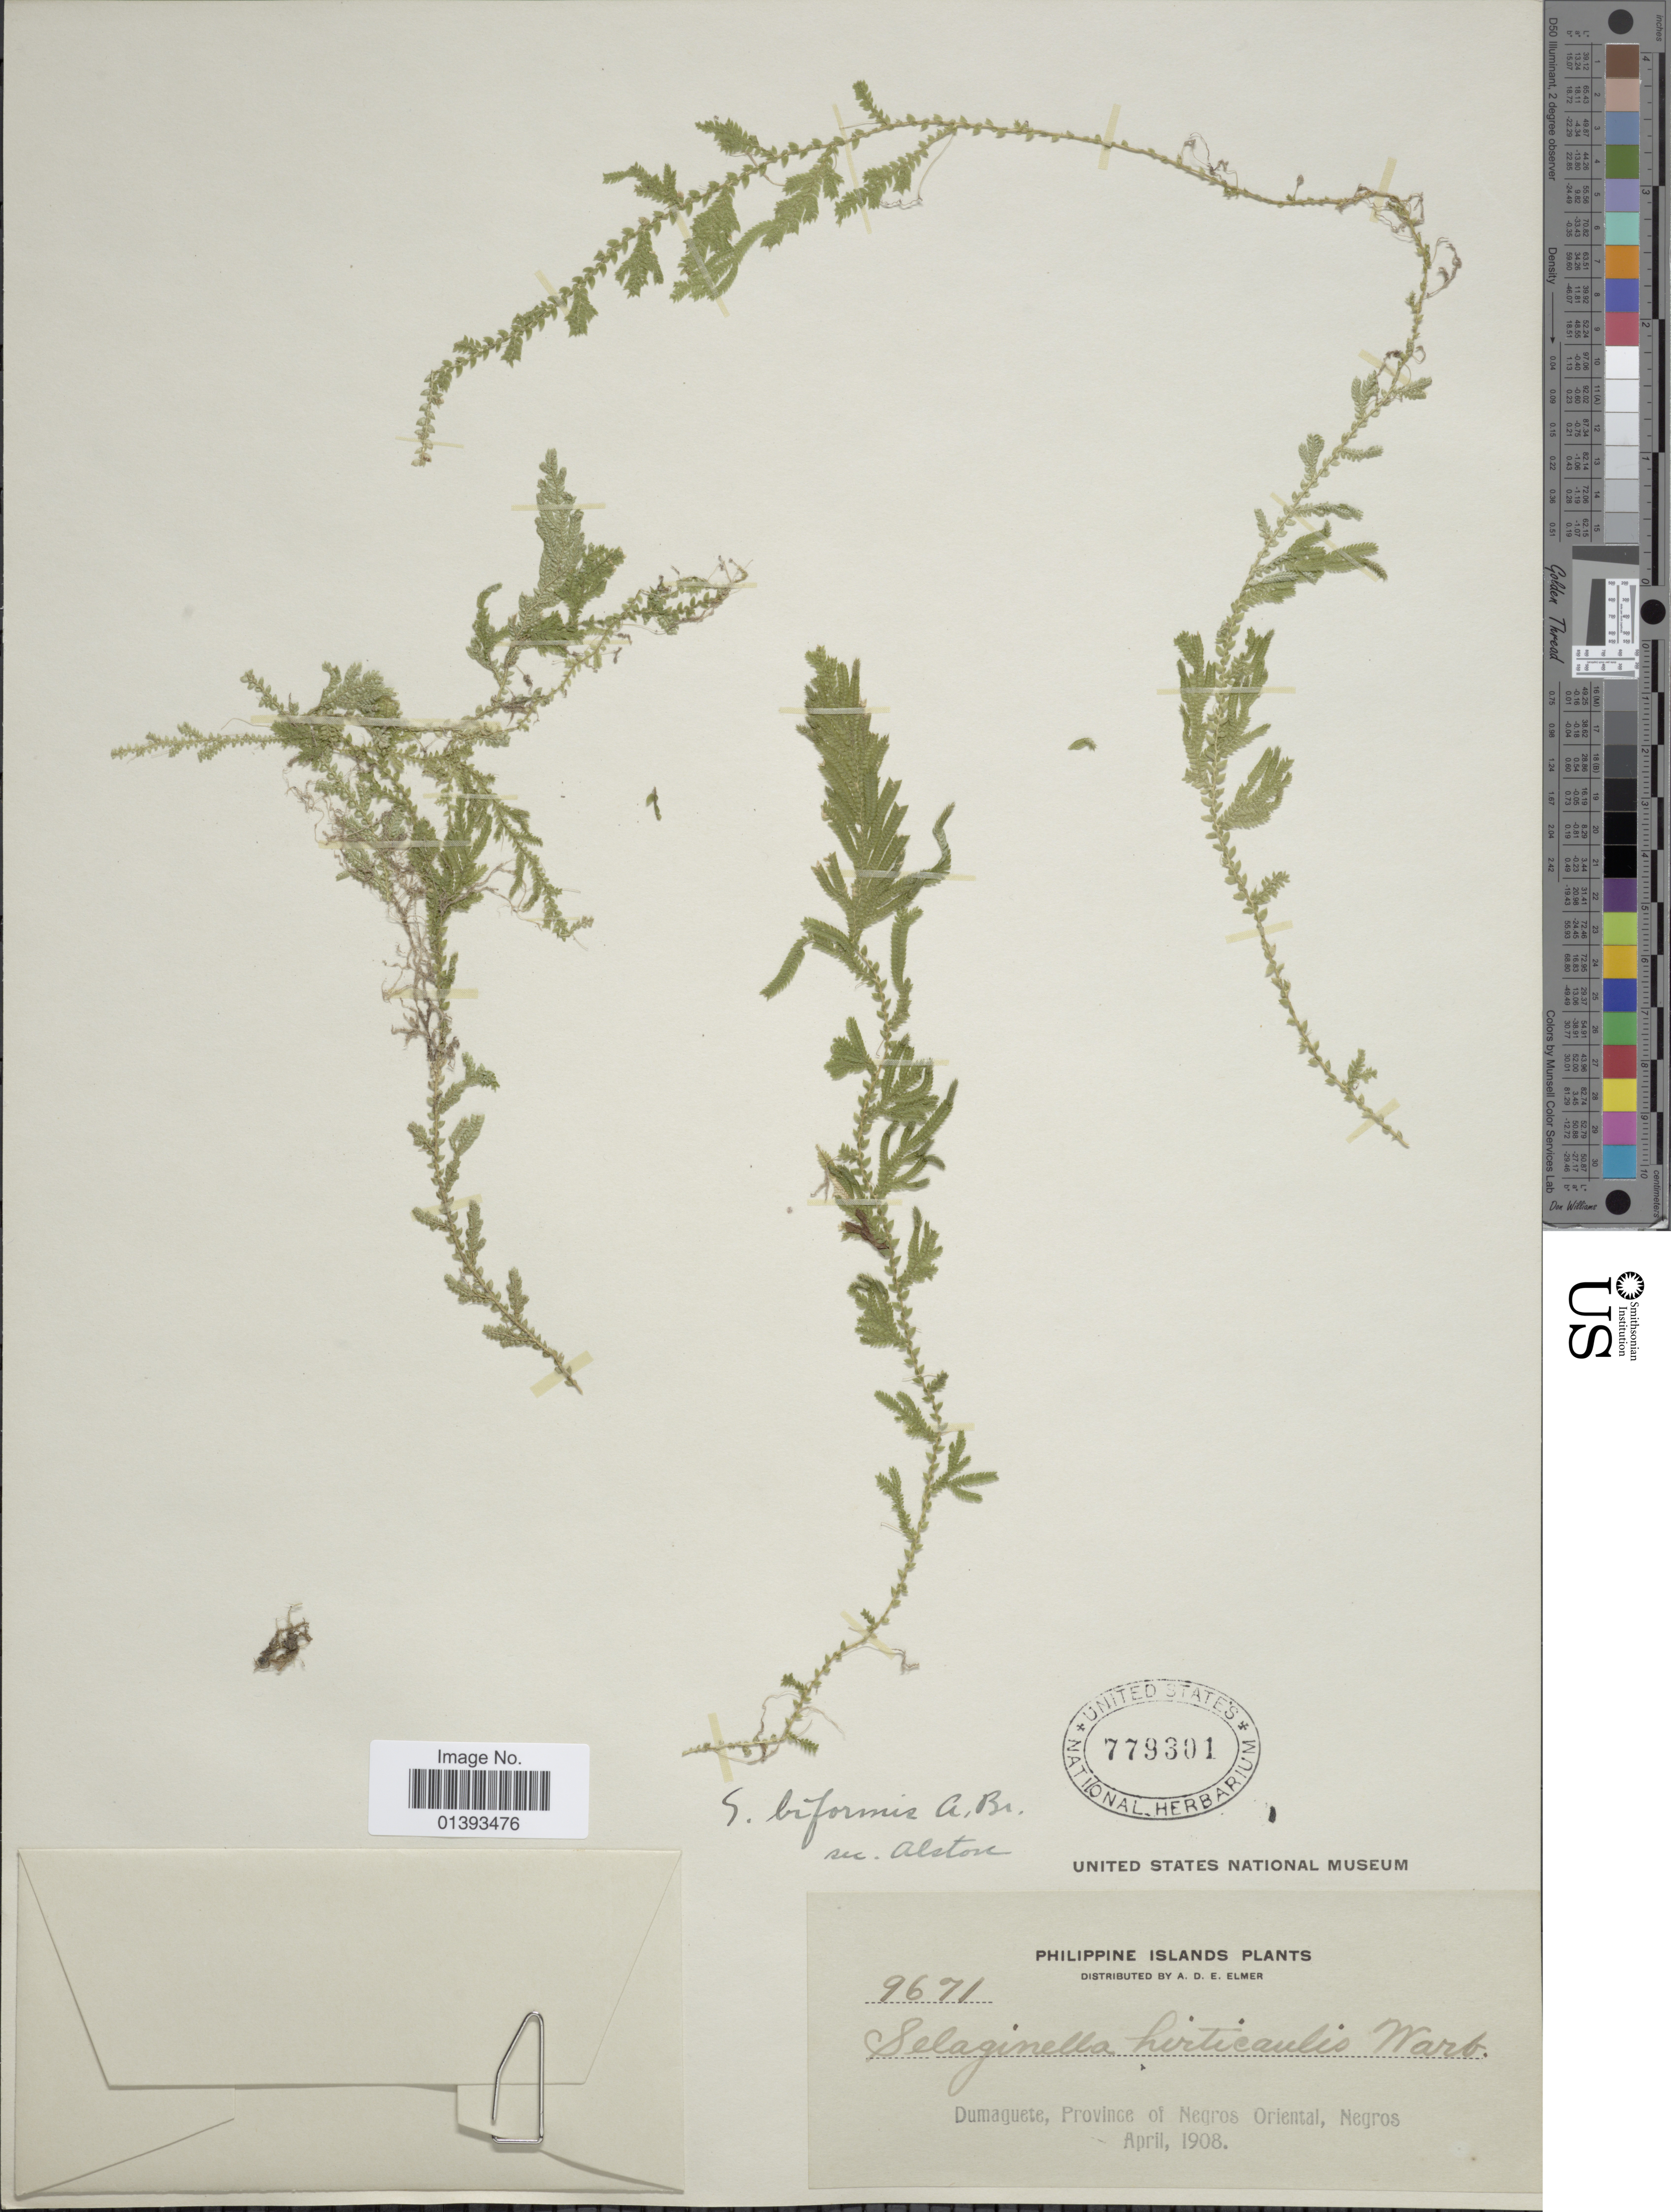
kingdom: Plantae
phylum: Tracheophyta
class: Lycopodiopsida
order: Selaginellales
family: Selaginellaceae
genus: Selaginella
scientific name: Selaginella biformis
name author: A. Braun ex Kuhn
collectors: A. D. E. Elmer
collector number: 9671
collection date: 1908-04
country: Philippines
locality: Dumaguete, province of negros oriental, Negros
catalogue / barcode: US 779301